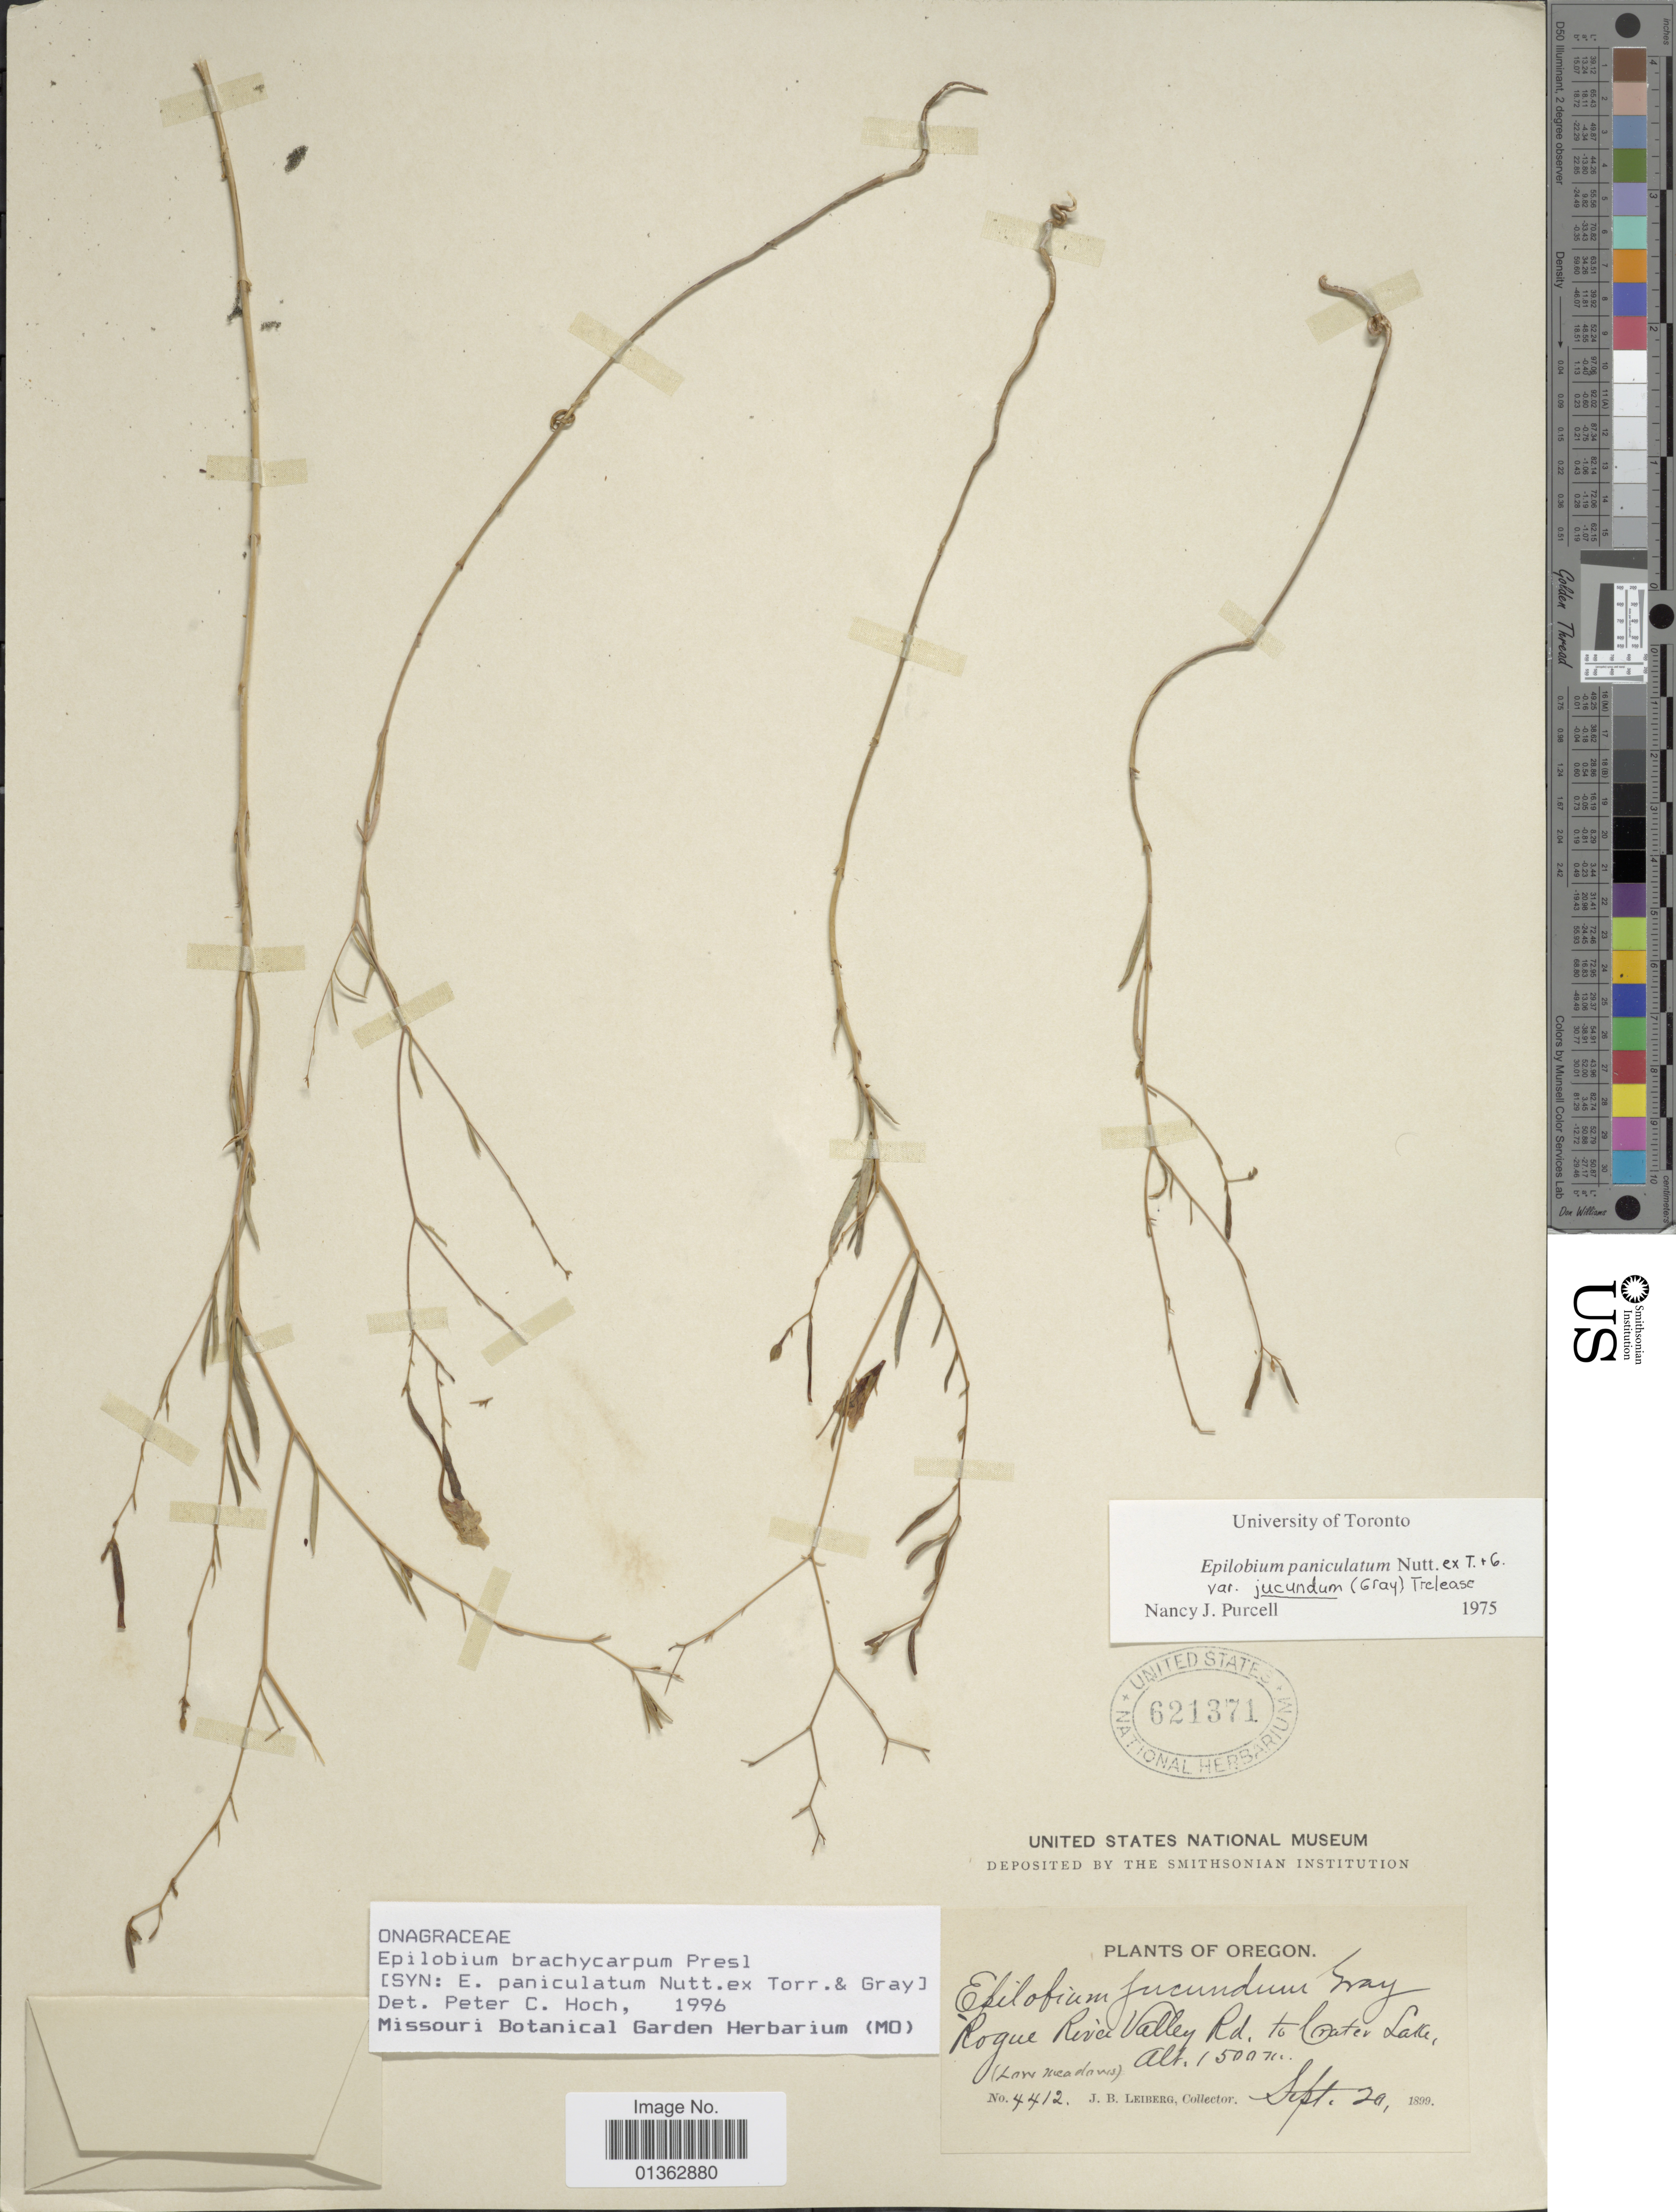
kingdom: Plantae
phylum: Tracheophyta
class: Magnoliopsida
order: Myrtales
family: Onagraceae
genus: Epilobium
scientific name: Epilobium brachycarpum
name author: C. Presl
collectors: J. B. Leiberg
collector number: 4412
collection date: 1899-09-20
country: United States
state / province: Oregon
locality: Rogue River Valley Rd. to Crater Lake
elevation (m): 1500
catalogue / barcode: US 621371